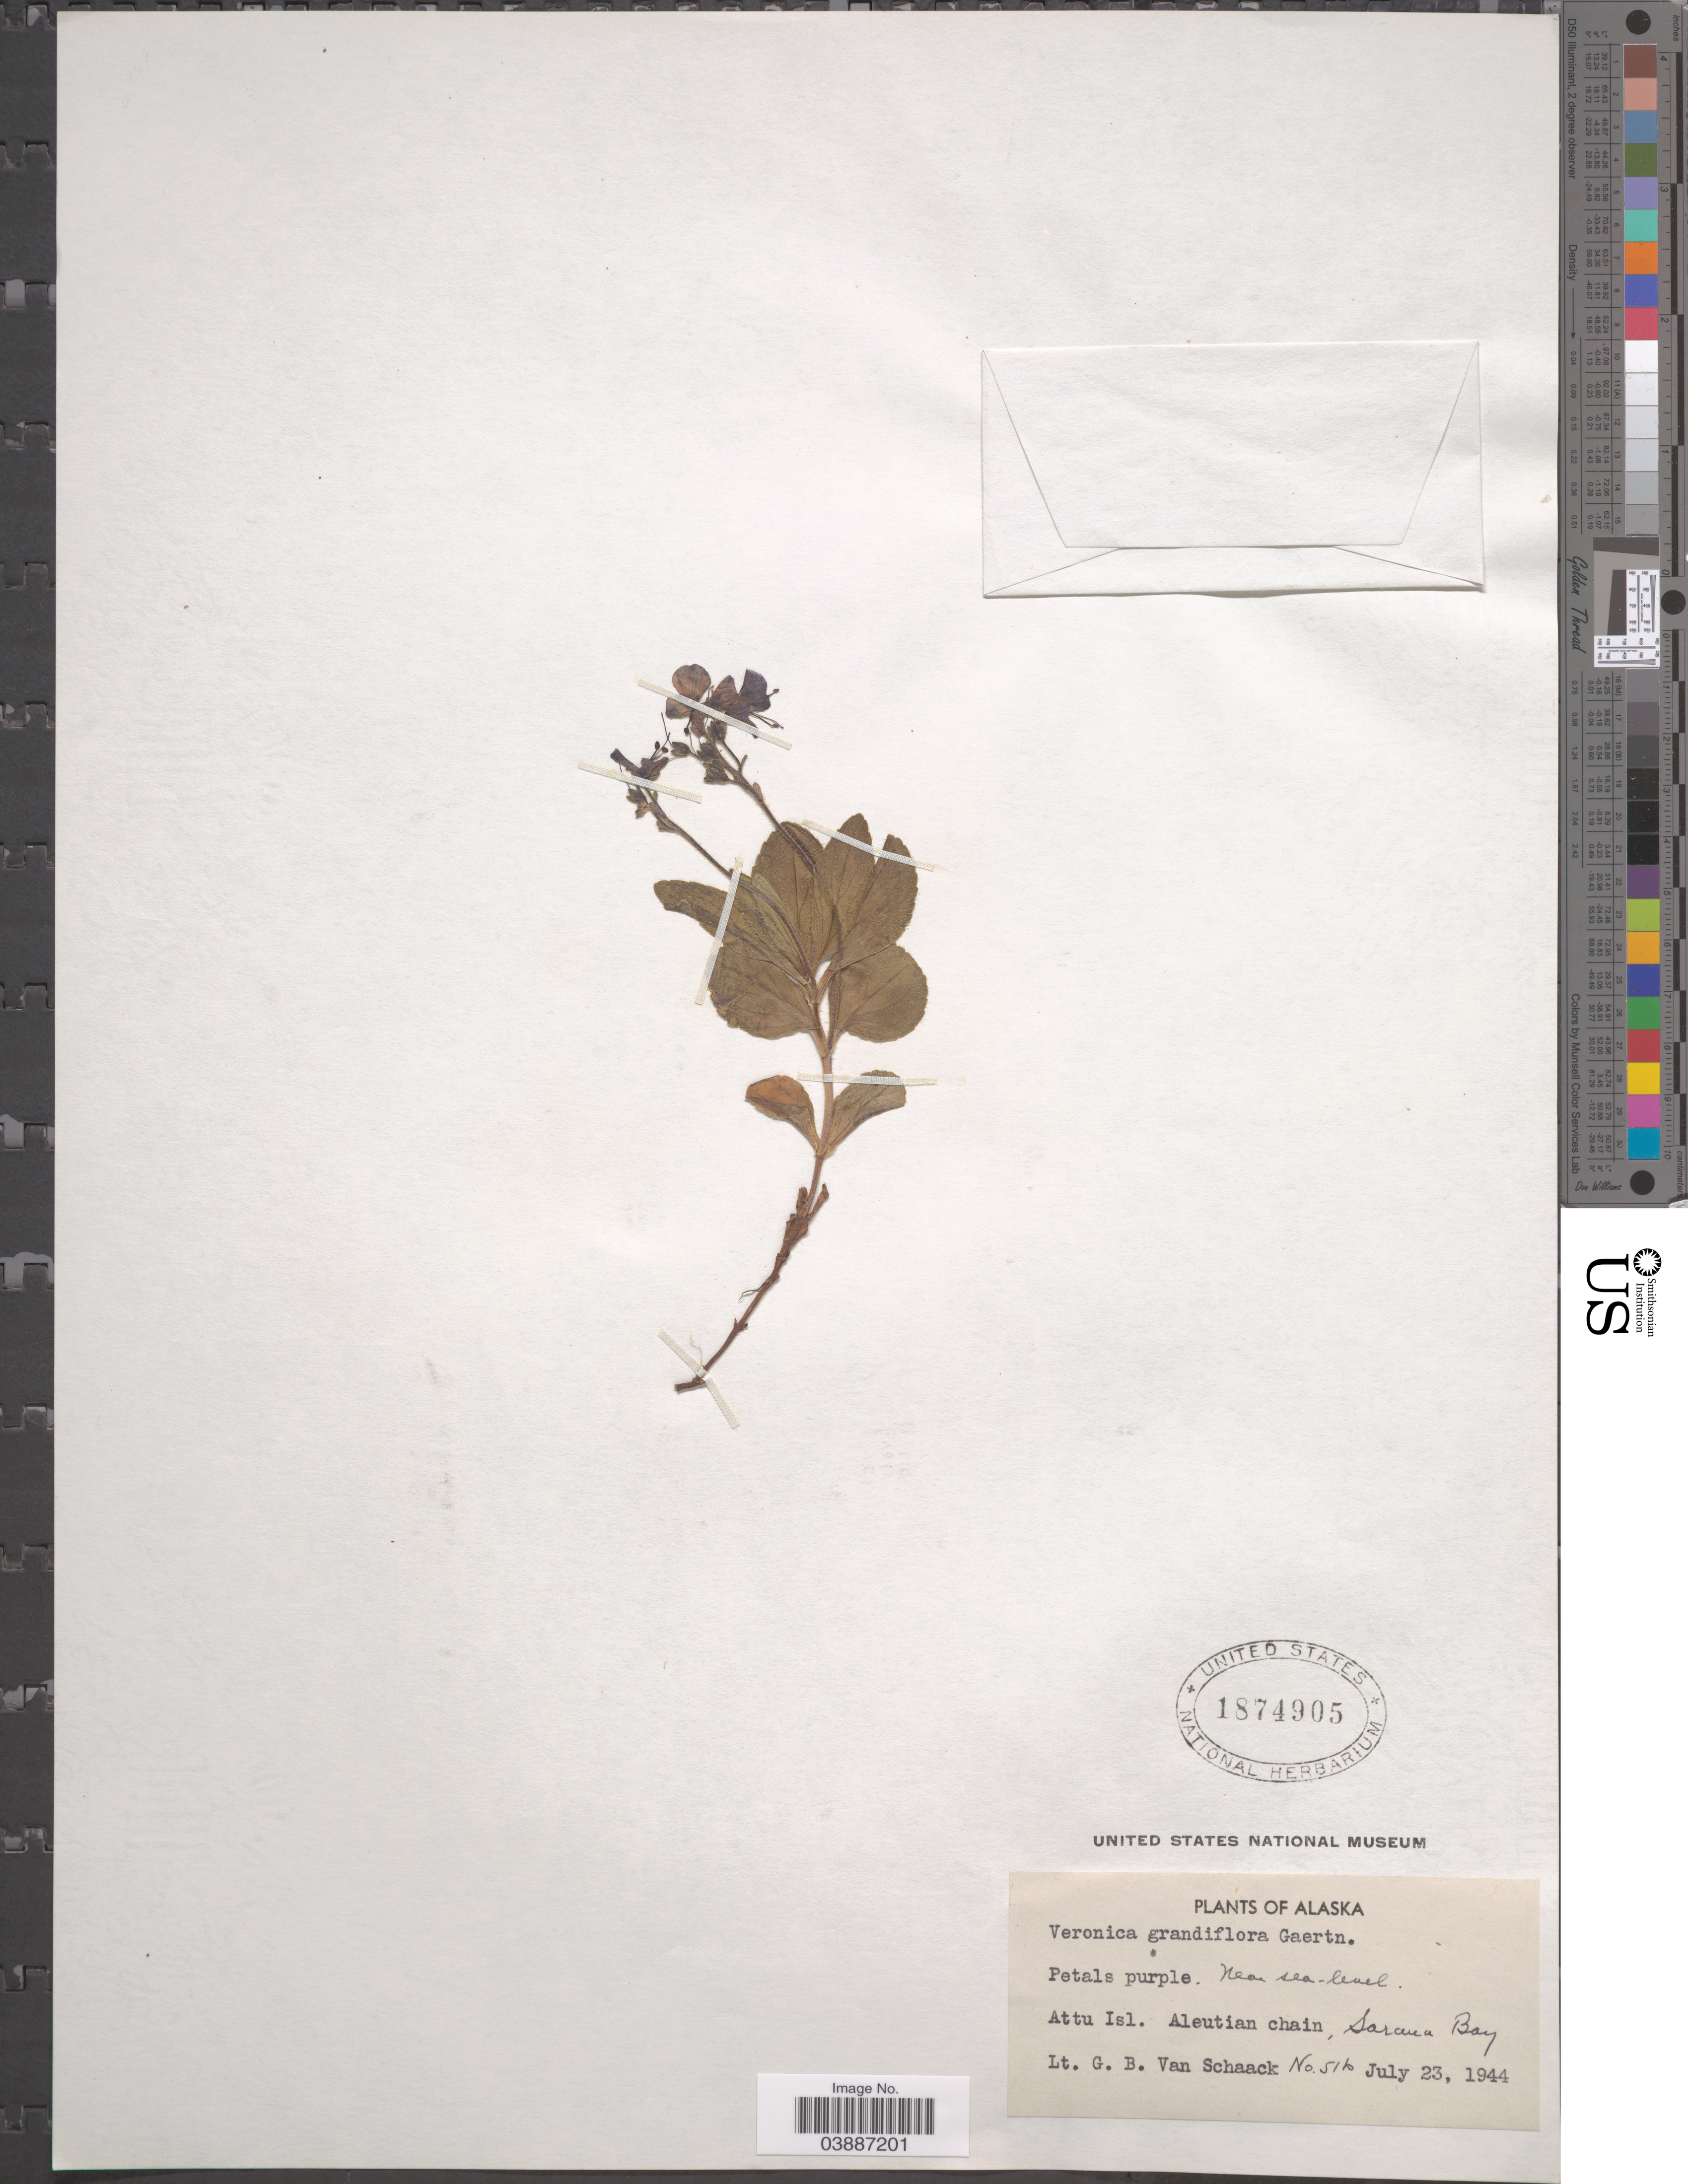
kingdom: Plantae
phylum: Tracheophyta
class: Magnoliopsida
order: Lamiales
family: Plantaginaceae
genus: Veronica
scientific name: Veronica grandiflora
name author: Gaertn.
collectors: G. Van Schaak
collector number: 51b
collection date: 1944-07-23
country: United States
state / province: Alaska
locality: Attu Isl. Aleutien chain, Sarana Bay.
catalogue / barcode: US 1874905